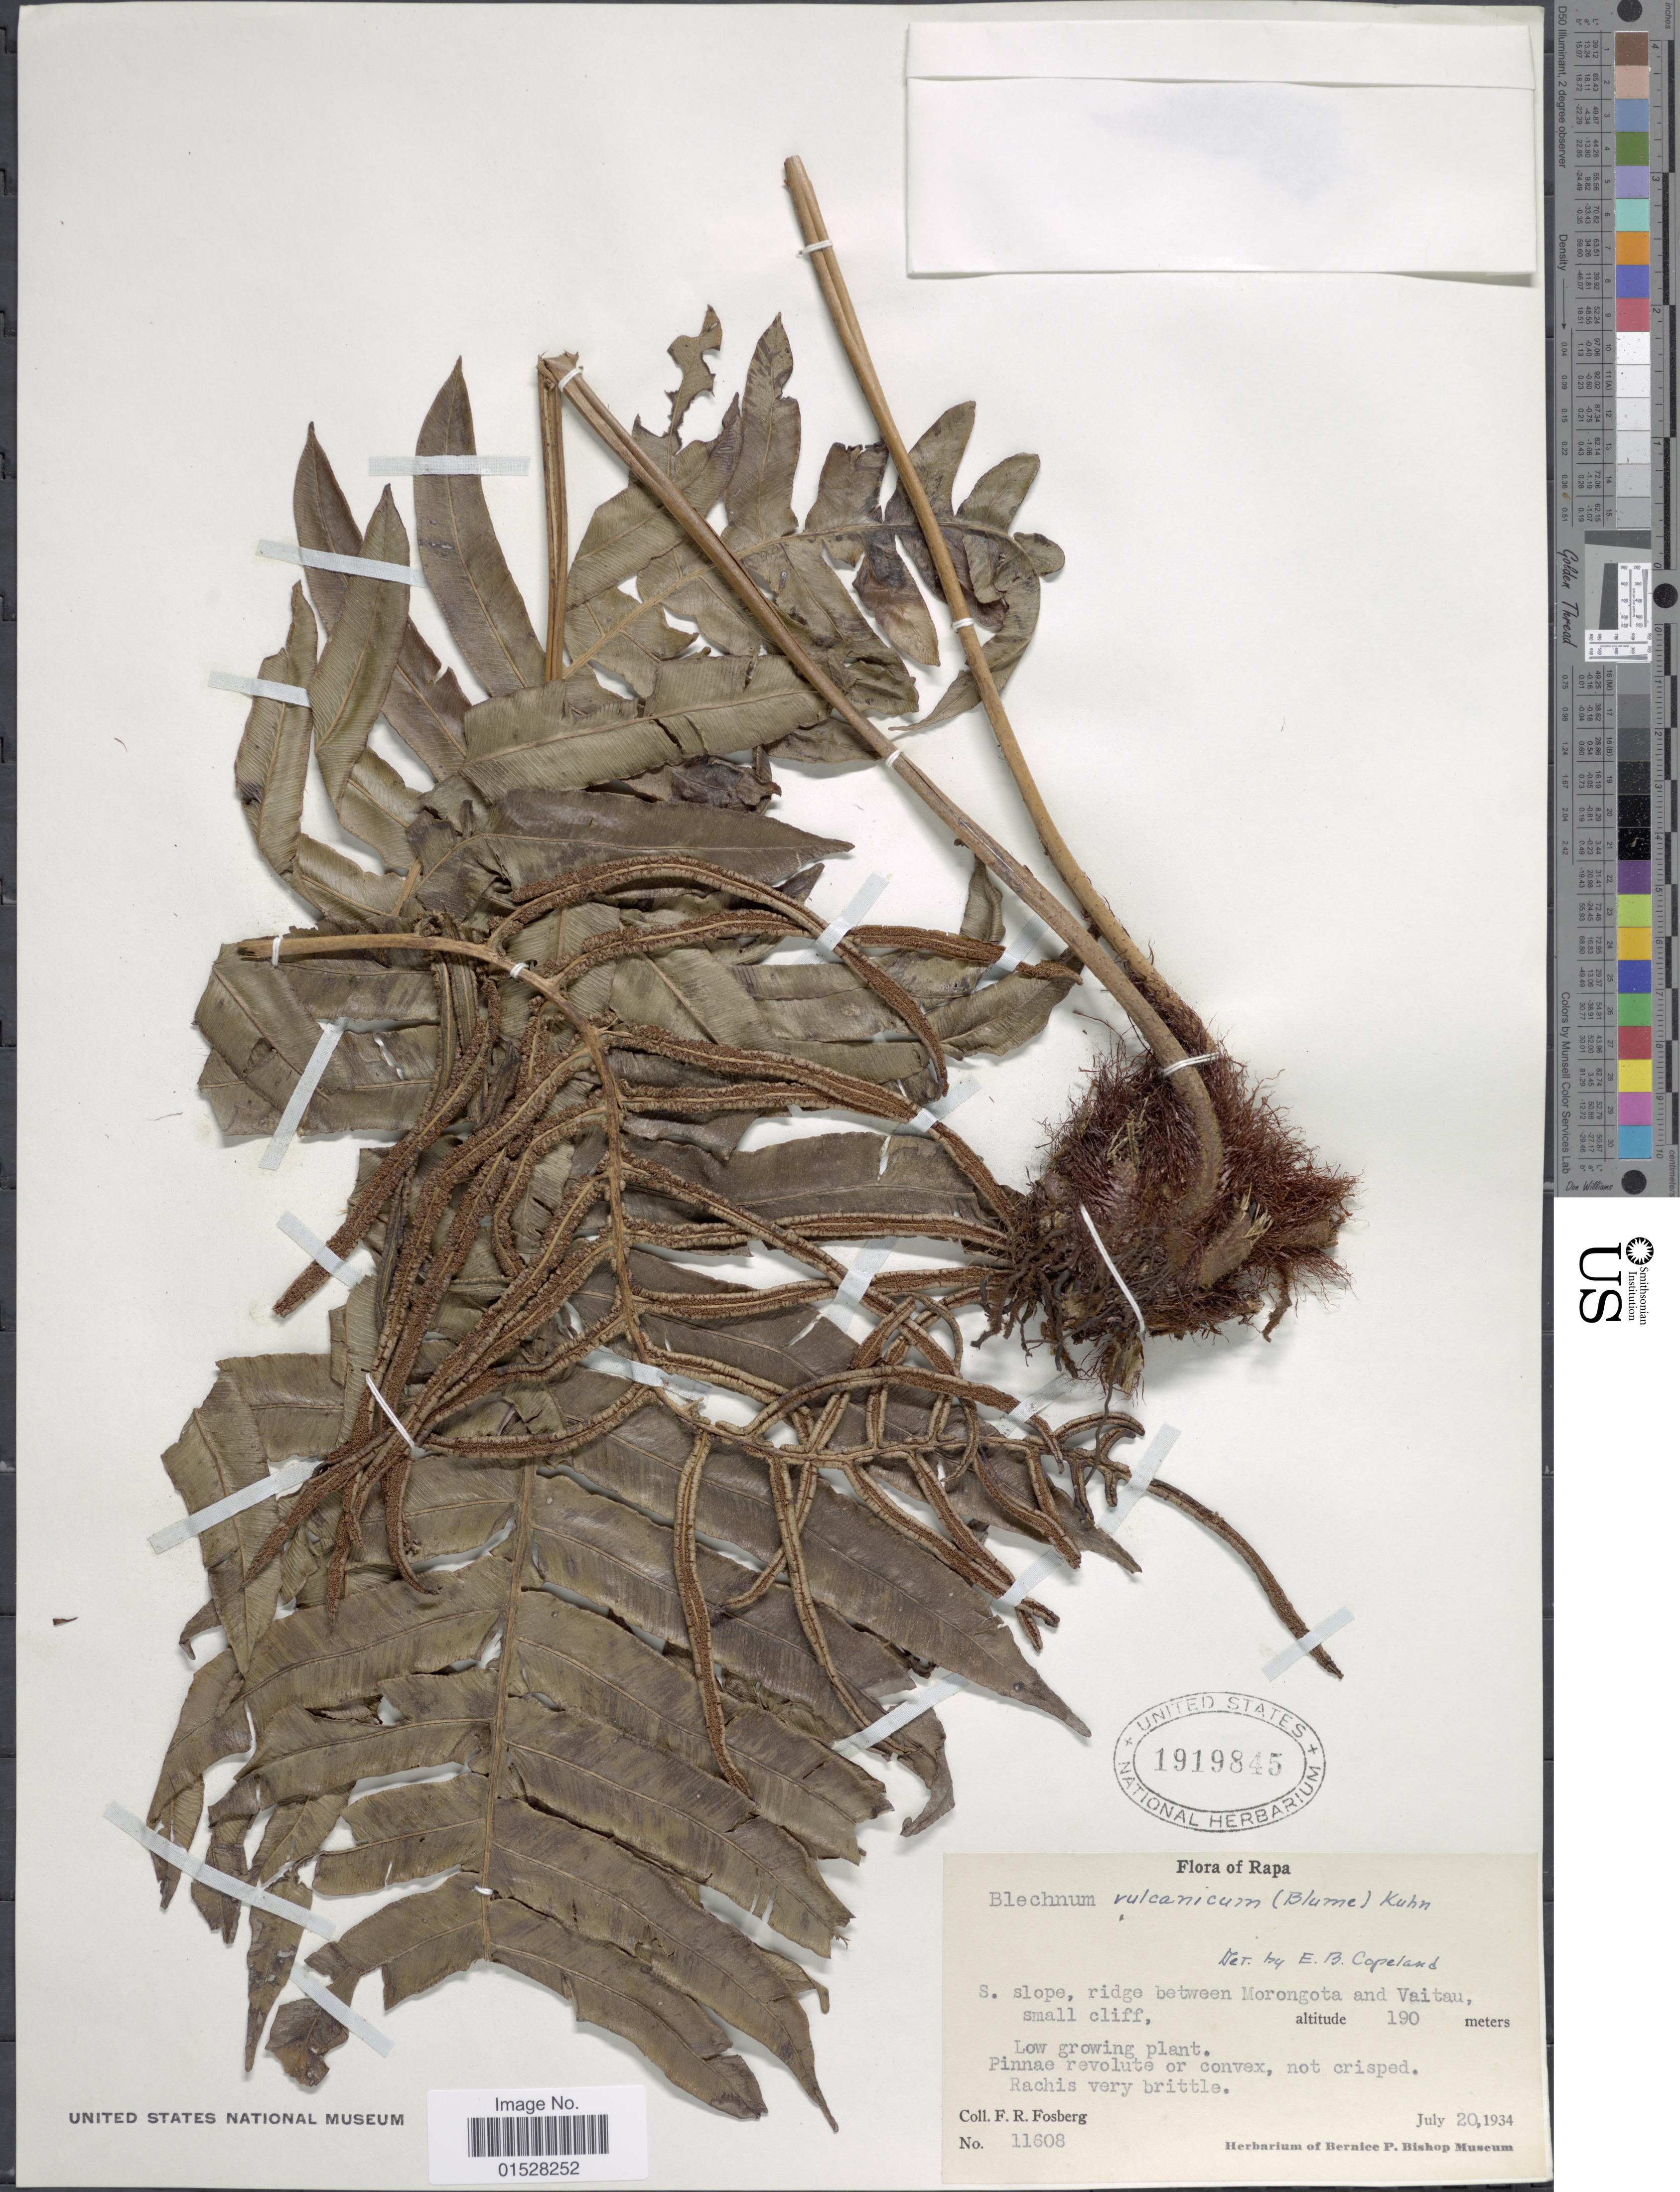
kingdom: Plantae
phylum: Tracheophyta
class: Polypodiopsida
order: Polypodiales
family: Blechnaceae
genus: Blechnum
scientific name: Blechnum vulcanicum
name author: (Blume) Kuhn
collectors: F. R. Fosberg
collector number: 11608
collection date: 1934-07-20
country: French Polynesia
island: Rapa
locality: Rapa, S. slope, ridge between Morongota and Vaitau, small cliff.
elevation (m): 190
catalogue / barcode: US 1919845